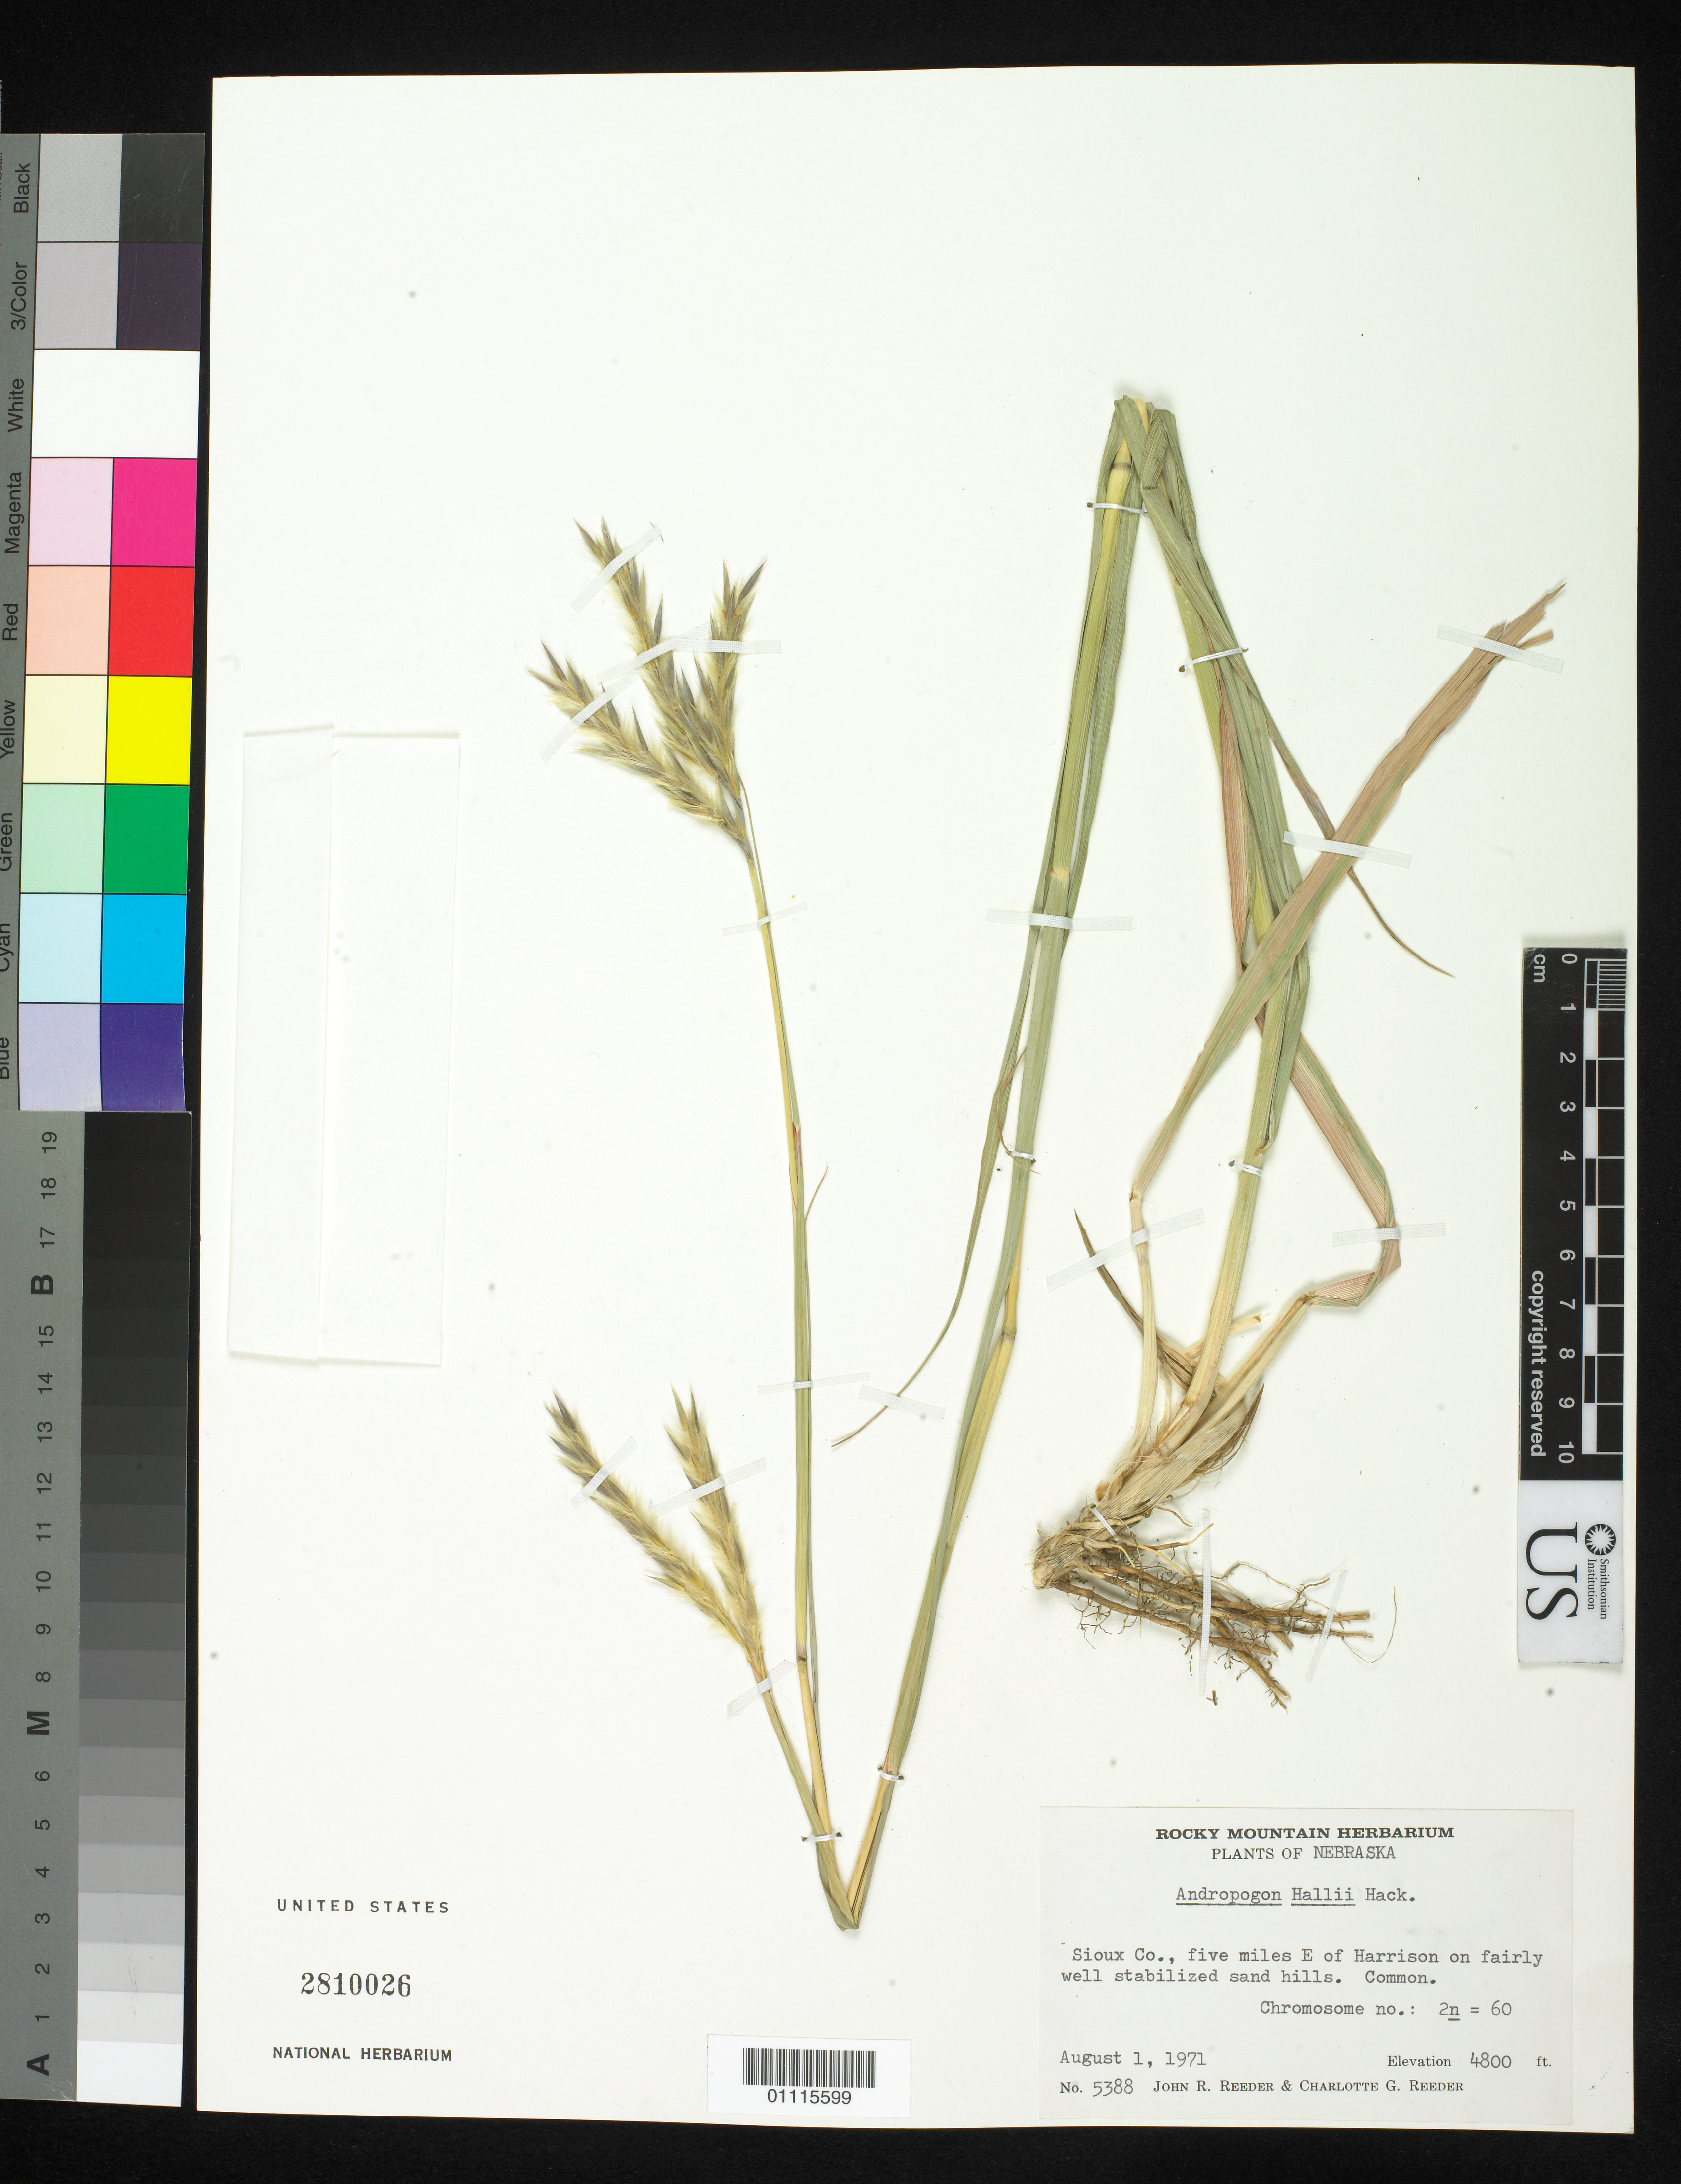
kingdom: Plantae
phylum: Tracheophyta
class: Liliopsida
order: Poales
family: Poaceae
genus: Andropogon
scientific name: Andropogon hallii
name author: Hack.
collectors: J. R. Reeder & C. G. Reeder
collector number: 5388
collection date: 1971-08-01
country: United States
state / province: Nebraska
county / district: Sioux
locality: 5 mi. E of Harrison.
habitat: on sand hills.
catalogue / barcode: US 2810026